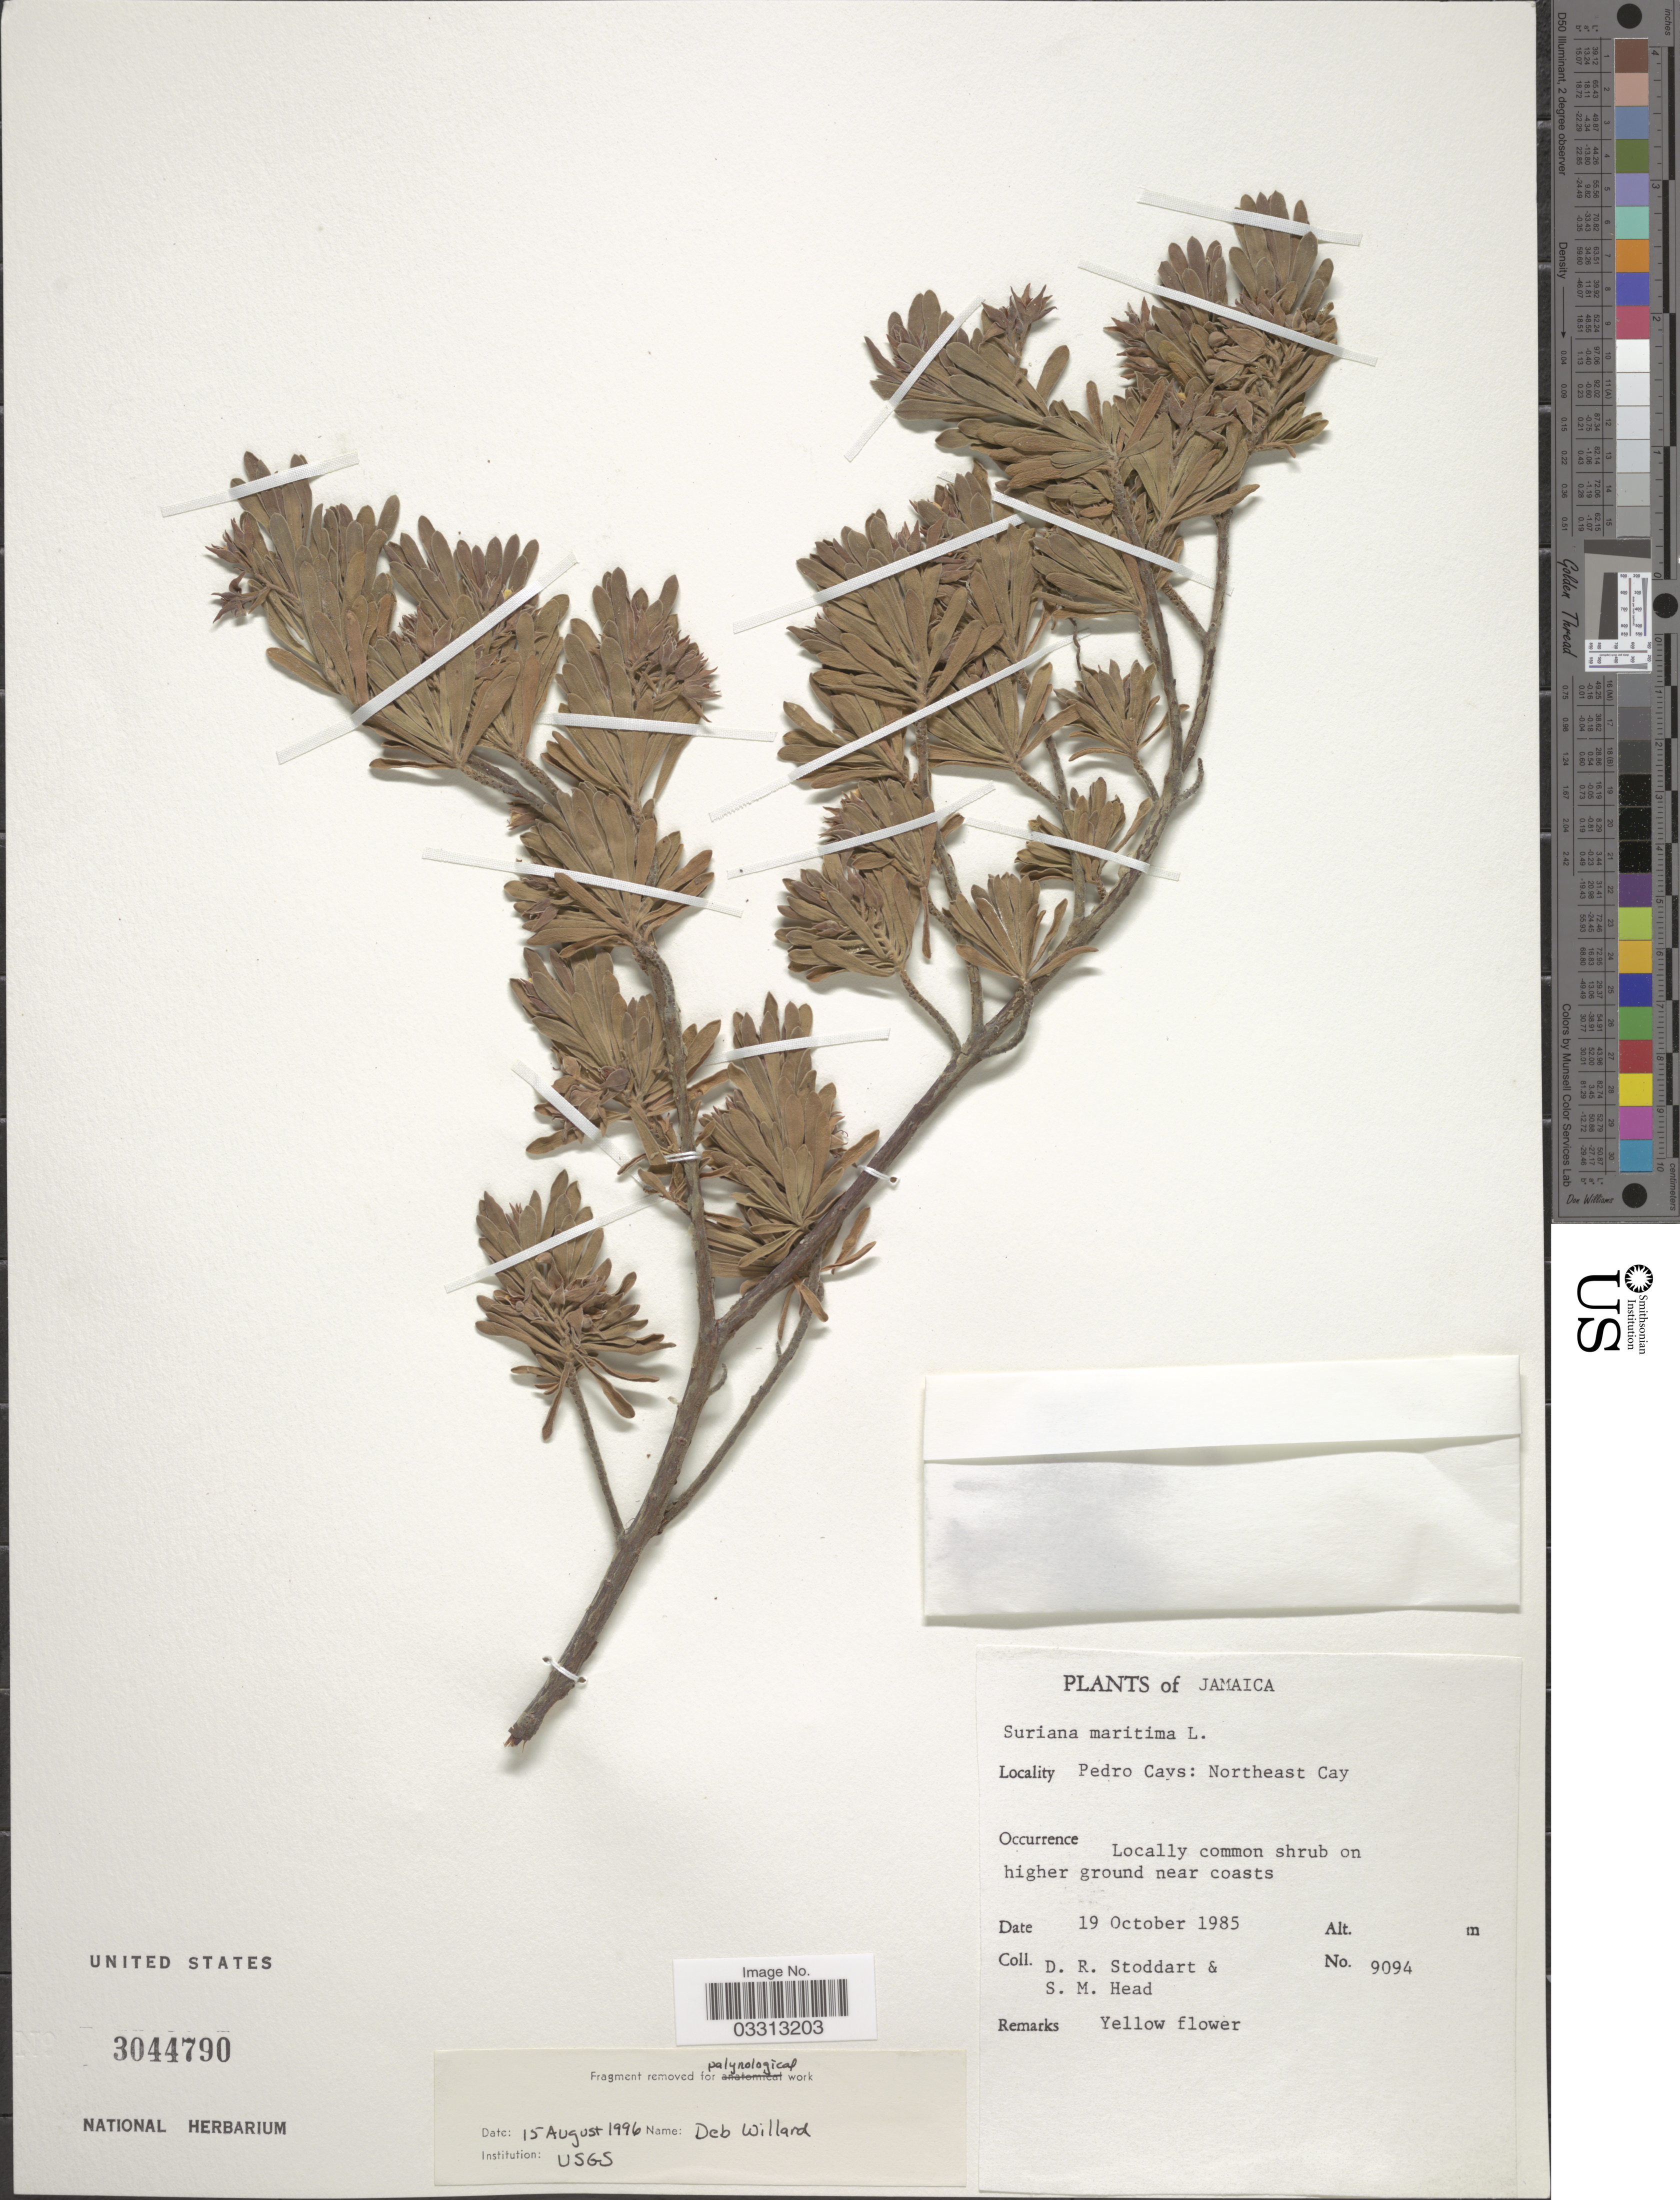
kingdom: Plantae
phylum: Tracheophyta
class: Magnoliopsida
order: Fabales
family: Surianaceae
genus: Suriana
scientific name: Suriana maritima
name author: L.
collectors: D. R. Stoddart & S. Head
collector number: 9094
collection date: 1985-10-19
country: Jamaica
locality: Pedro Cays: Northeast Cay.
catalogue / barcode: US 3044790